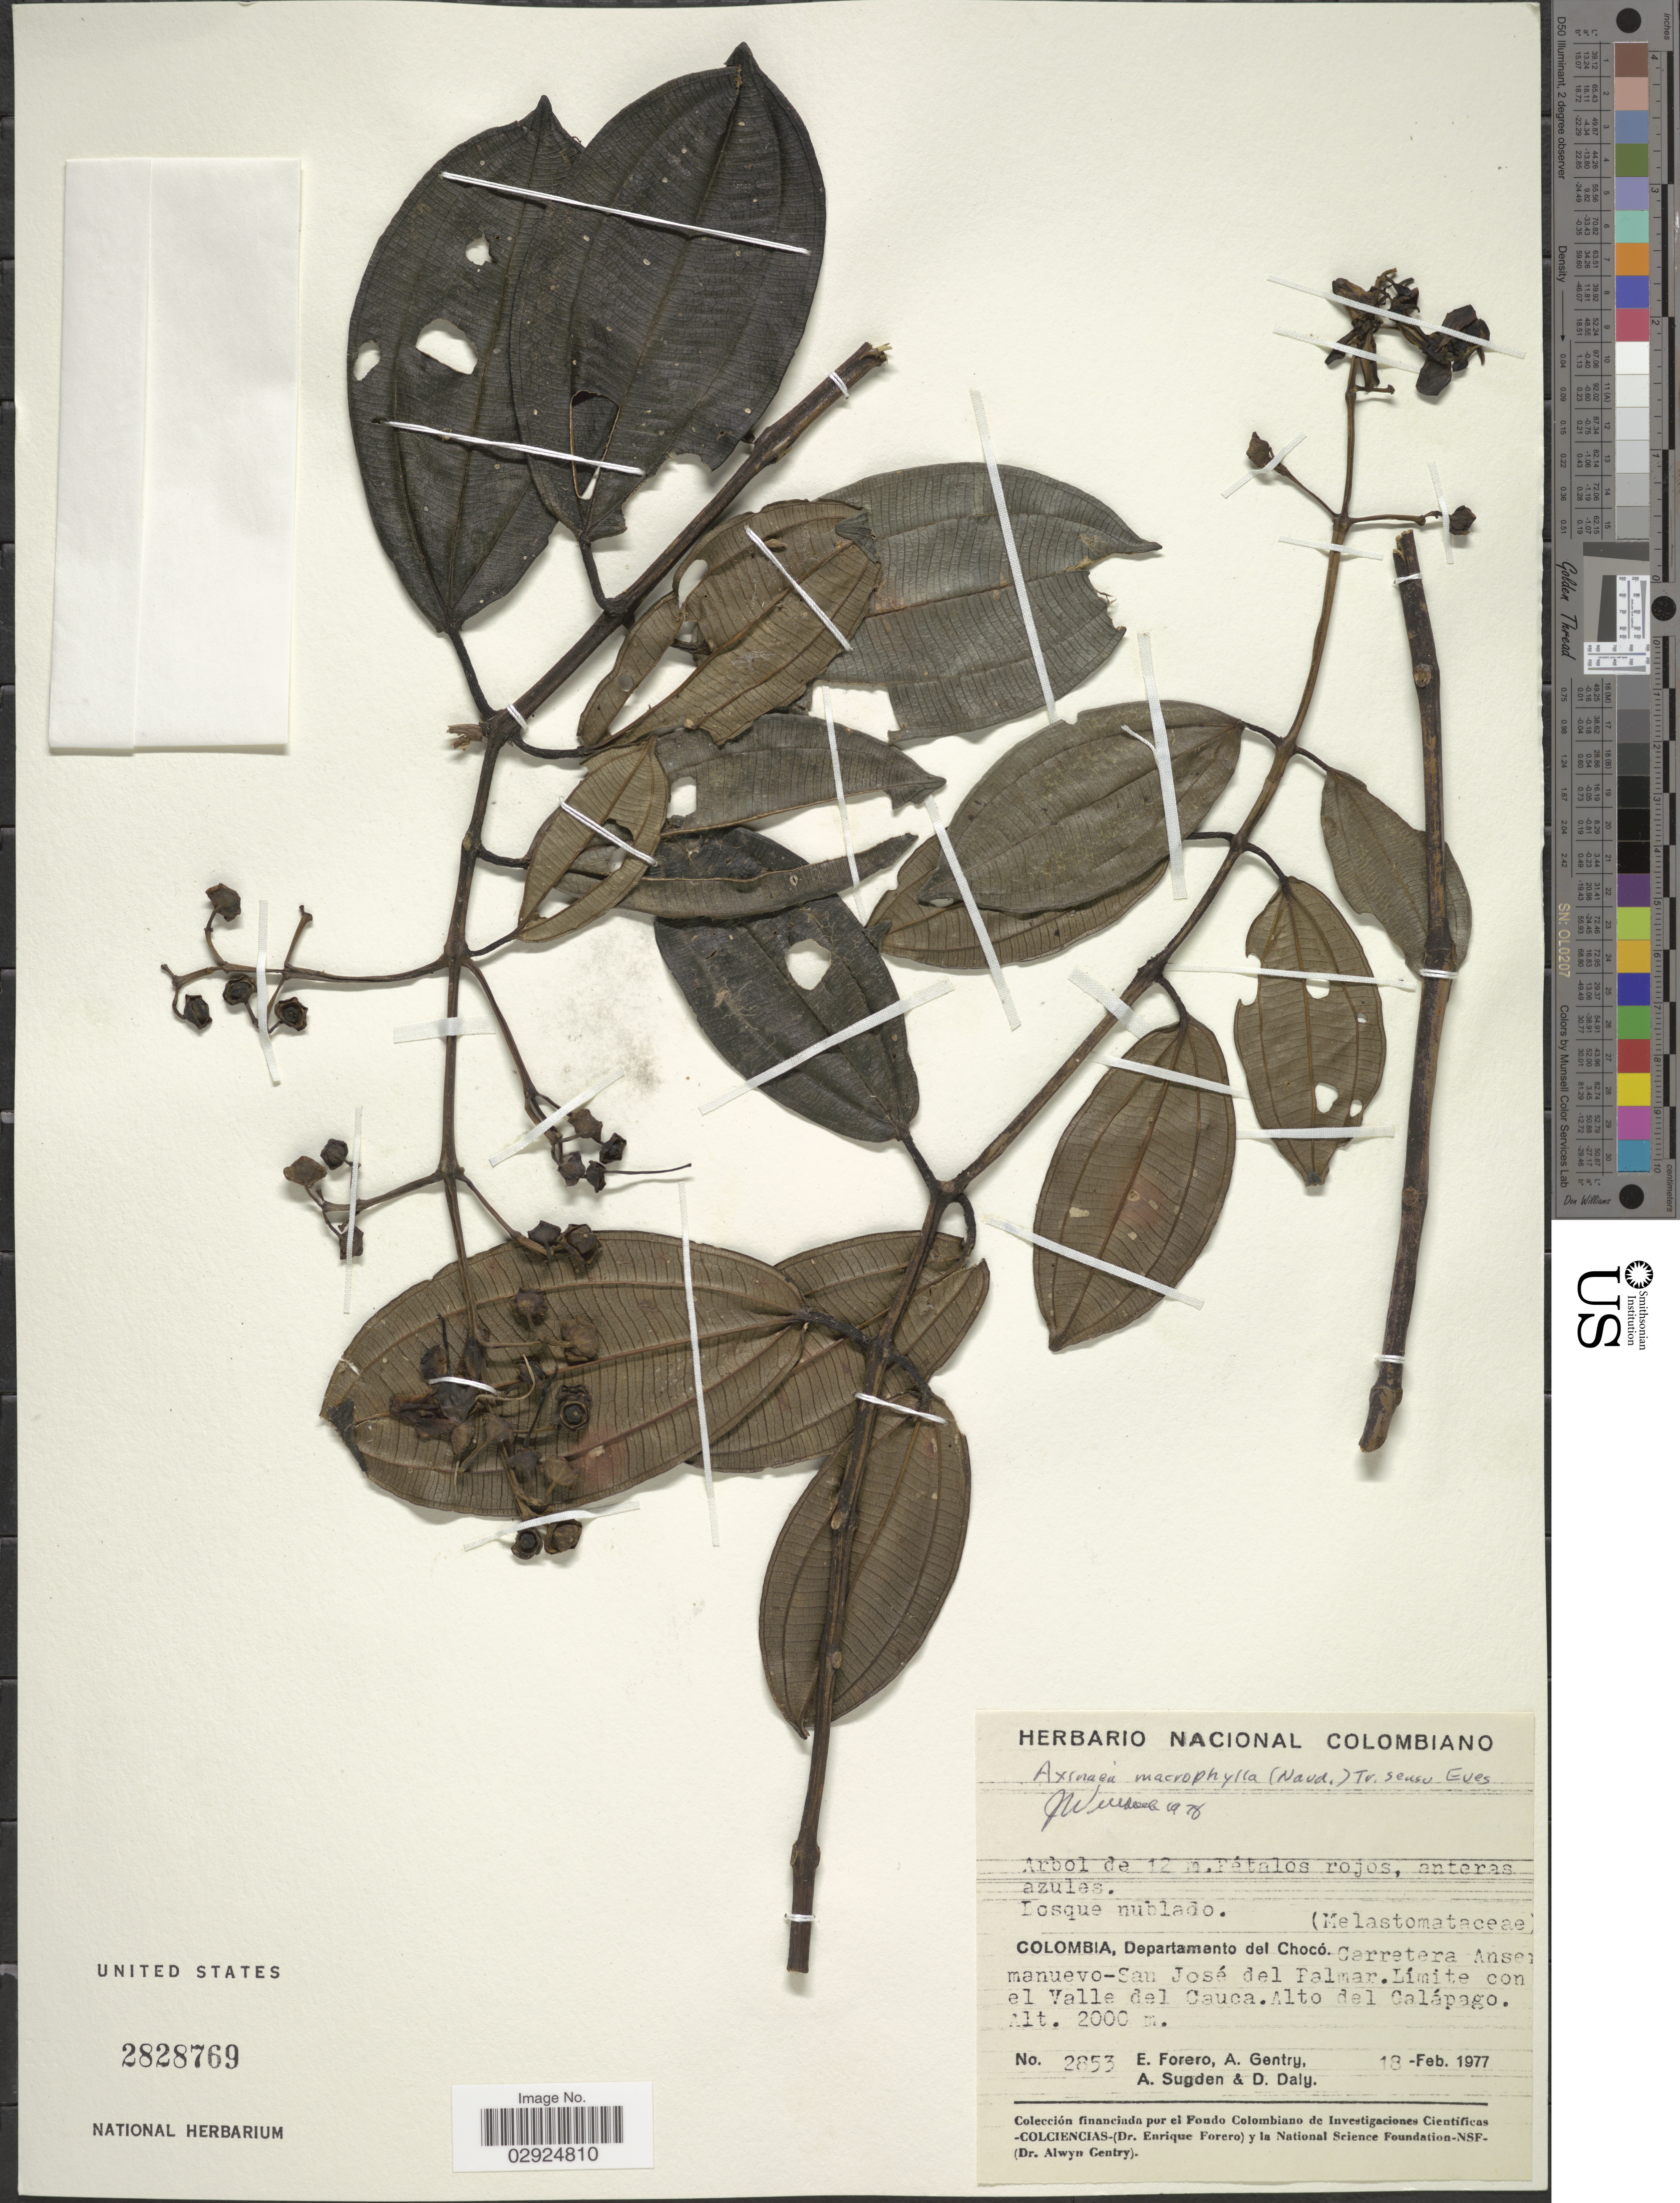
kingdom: Plantae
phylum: Tracheophyta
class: Magnoliopsida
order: Myrtales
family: Melastomataceae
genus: Axinaea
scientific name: Axinaea macrophylla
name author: (Naudin) Triana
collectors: E. Forero, A. H. Gentry, A. Sugden & D. C. Daly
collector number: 2853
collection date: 1977-02-18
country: Colombia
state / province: Chocó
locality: Departamento del Chocó. Carretera Ansermanuevo-San José del Palmar. Límite con el Valle del Cauca. Alto del Calápago.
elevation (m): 2000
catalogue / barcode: US 2828769